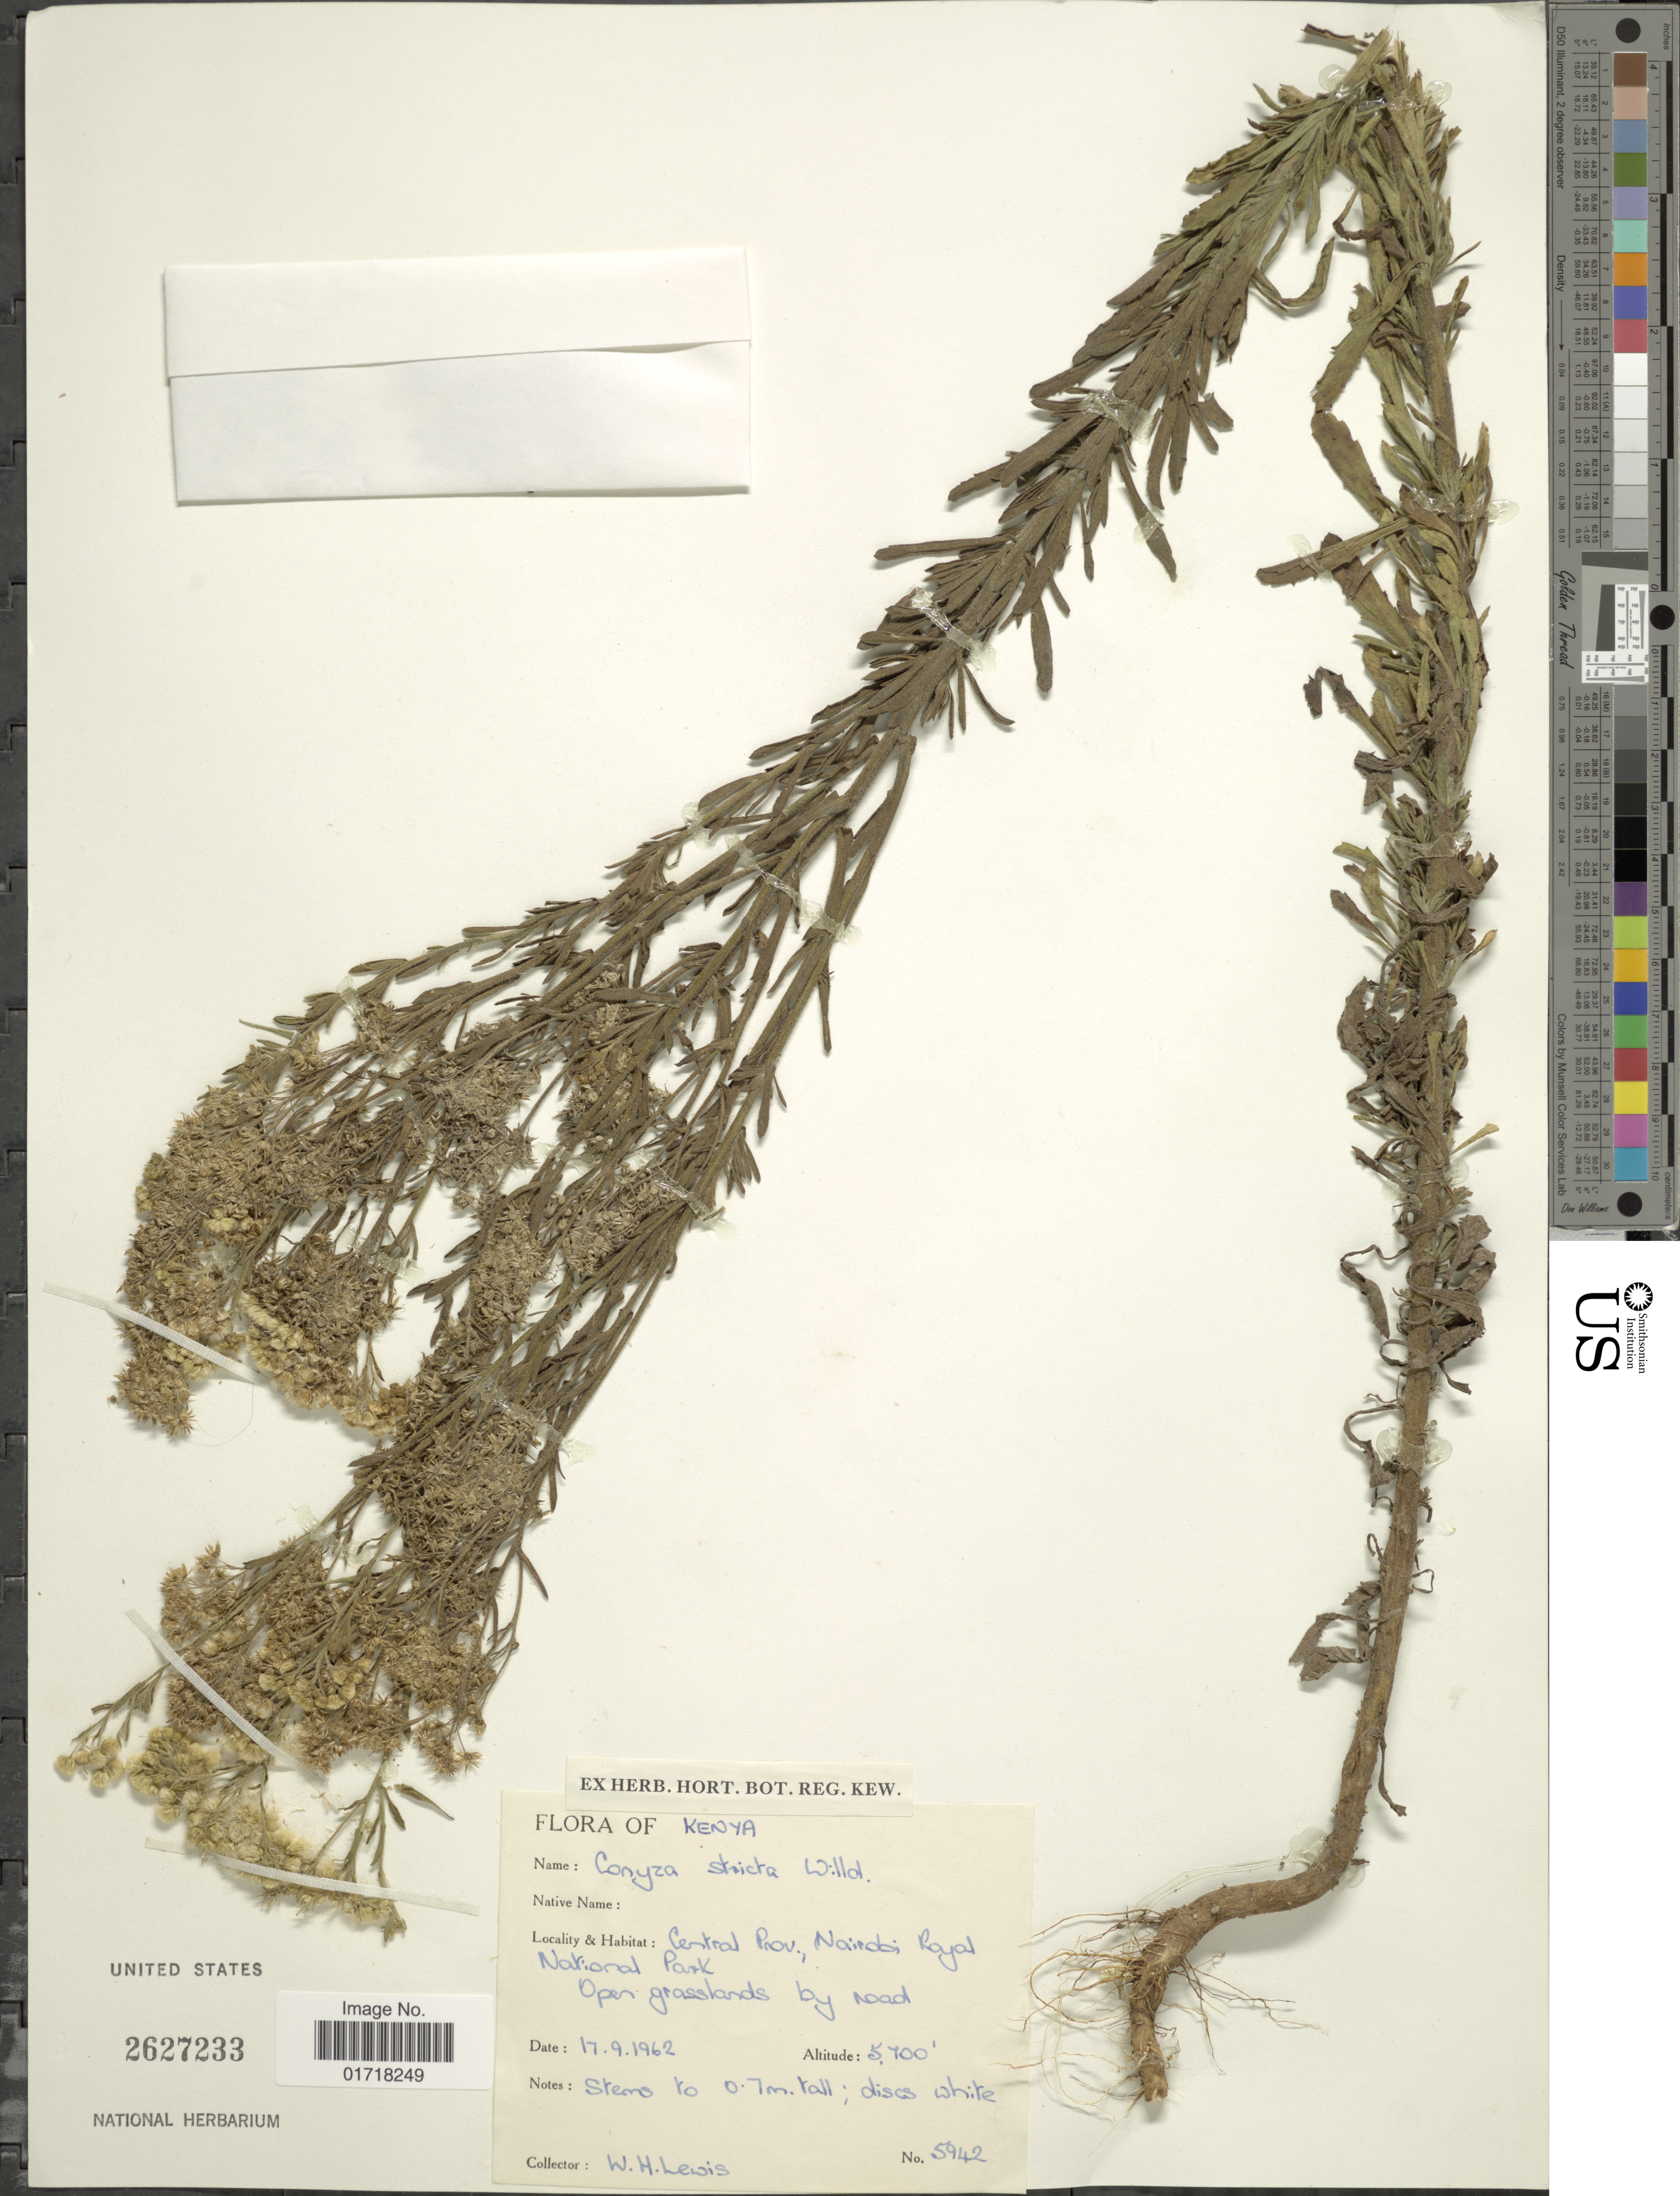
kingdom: Plantae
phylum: Tracheophyta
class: Magnoliopsida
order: Asterales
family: Asteraceae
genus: Conyza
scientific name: Conyza stricta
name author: (Chodat) Willd.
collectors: W. H. Lewis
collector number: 5942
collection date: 1962-09-17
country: Kenya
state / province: Nairobi Area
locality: Nairobi Royal National Park, Open grasslands by road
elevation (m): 1737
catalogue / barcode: US 2627233